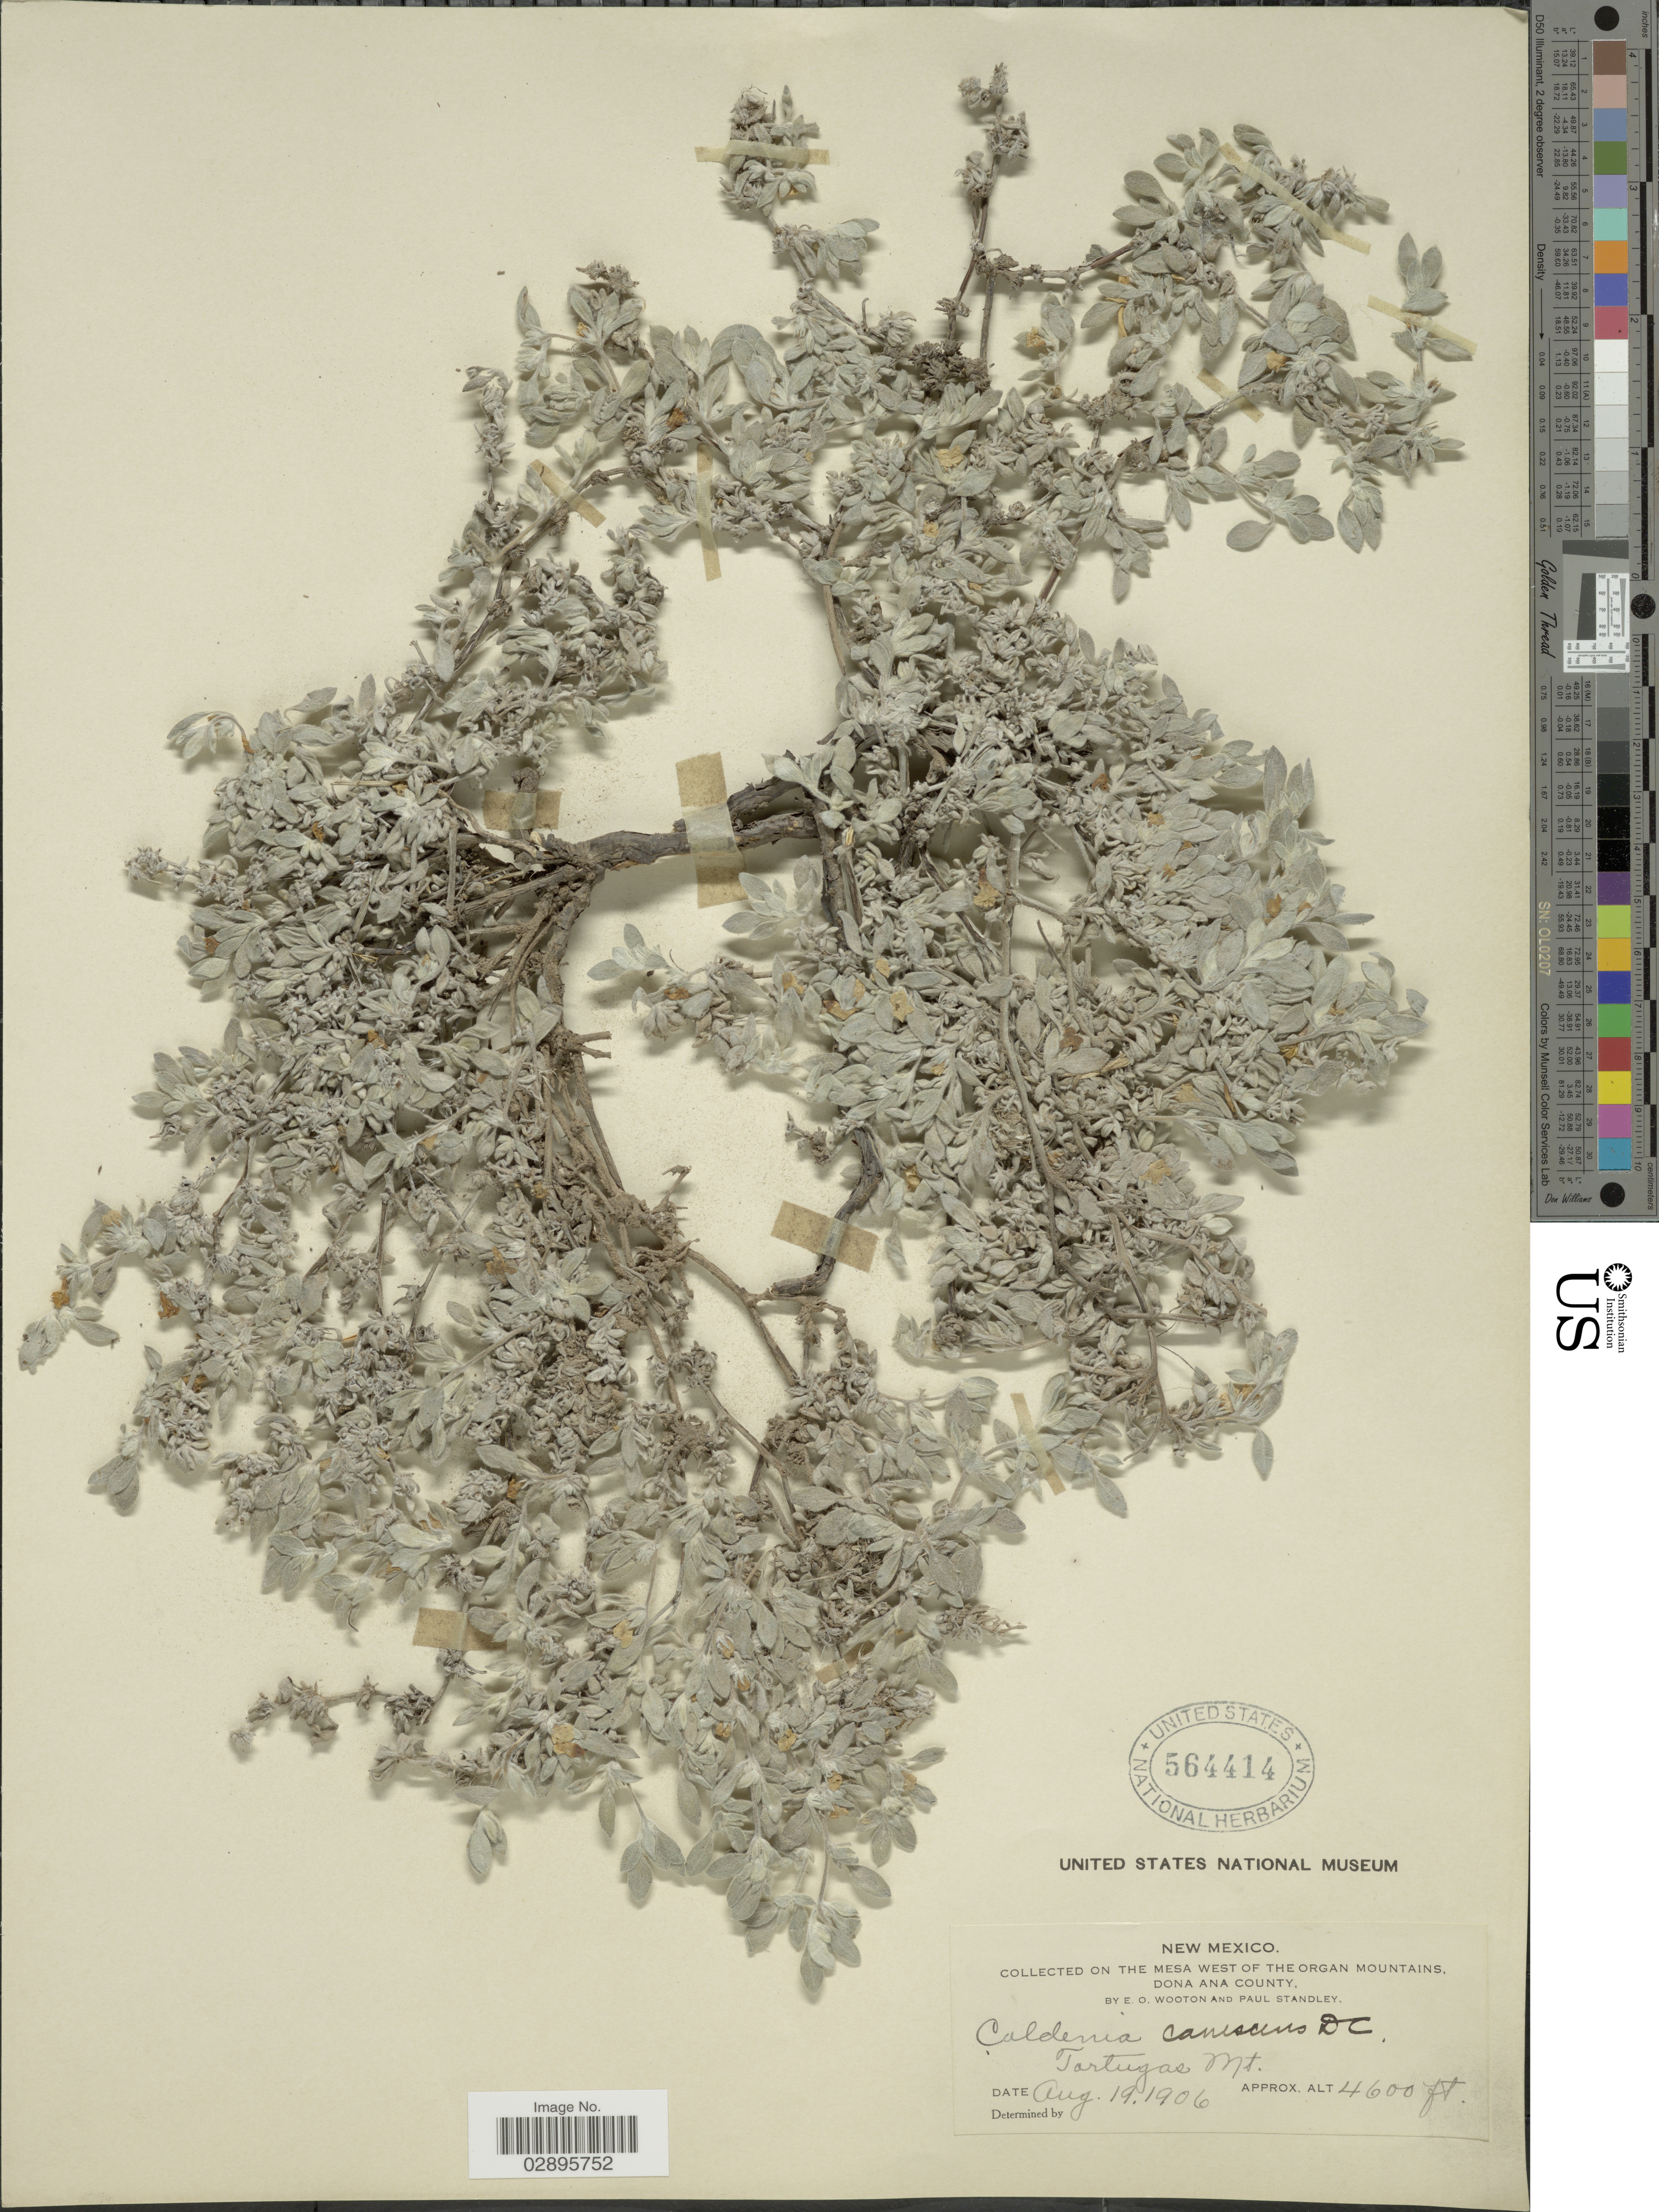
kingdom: Plantae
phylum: Tracheophyta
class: Magnoliopsida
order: Boraginales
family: Ehretiaceae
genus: Tiquilia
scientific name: Tiquilia canescens var. canescens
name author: (DC.) A.T. Richardson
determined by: Strong, Mark T., (BOT), Smithsonian Institution - National Museum of Natural History (UNITED STATES)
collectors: E. O. Wooton & P. C. Standley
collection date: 1906-08-19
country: United States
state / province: New Mexico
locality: On the mesa west of the Organ Mountains, Dona Ana County. Tartugas Mt.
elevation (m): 1402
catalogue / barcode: US 564414